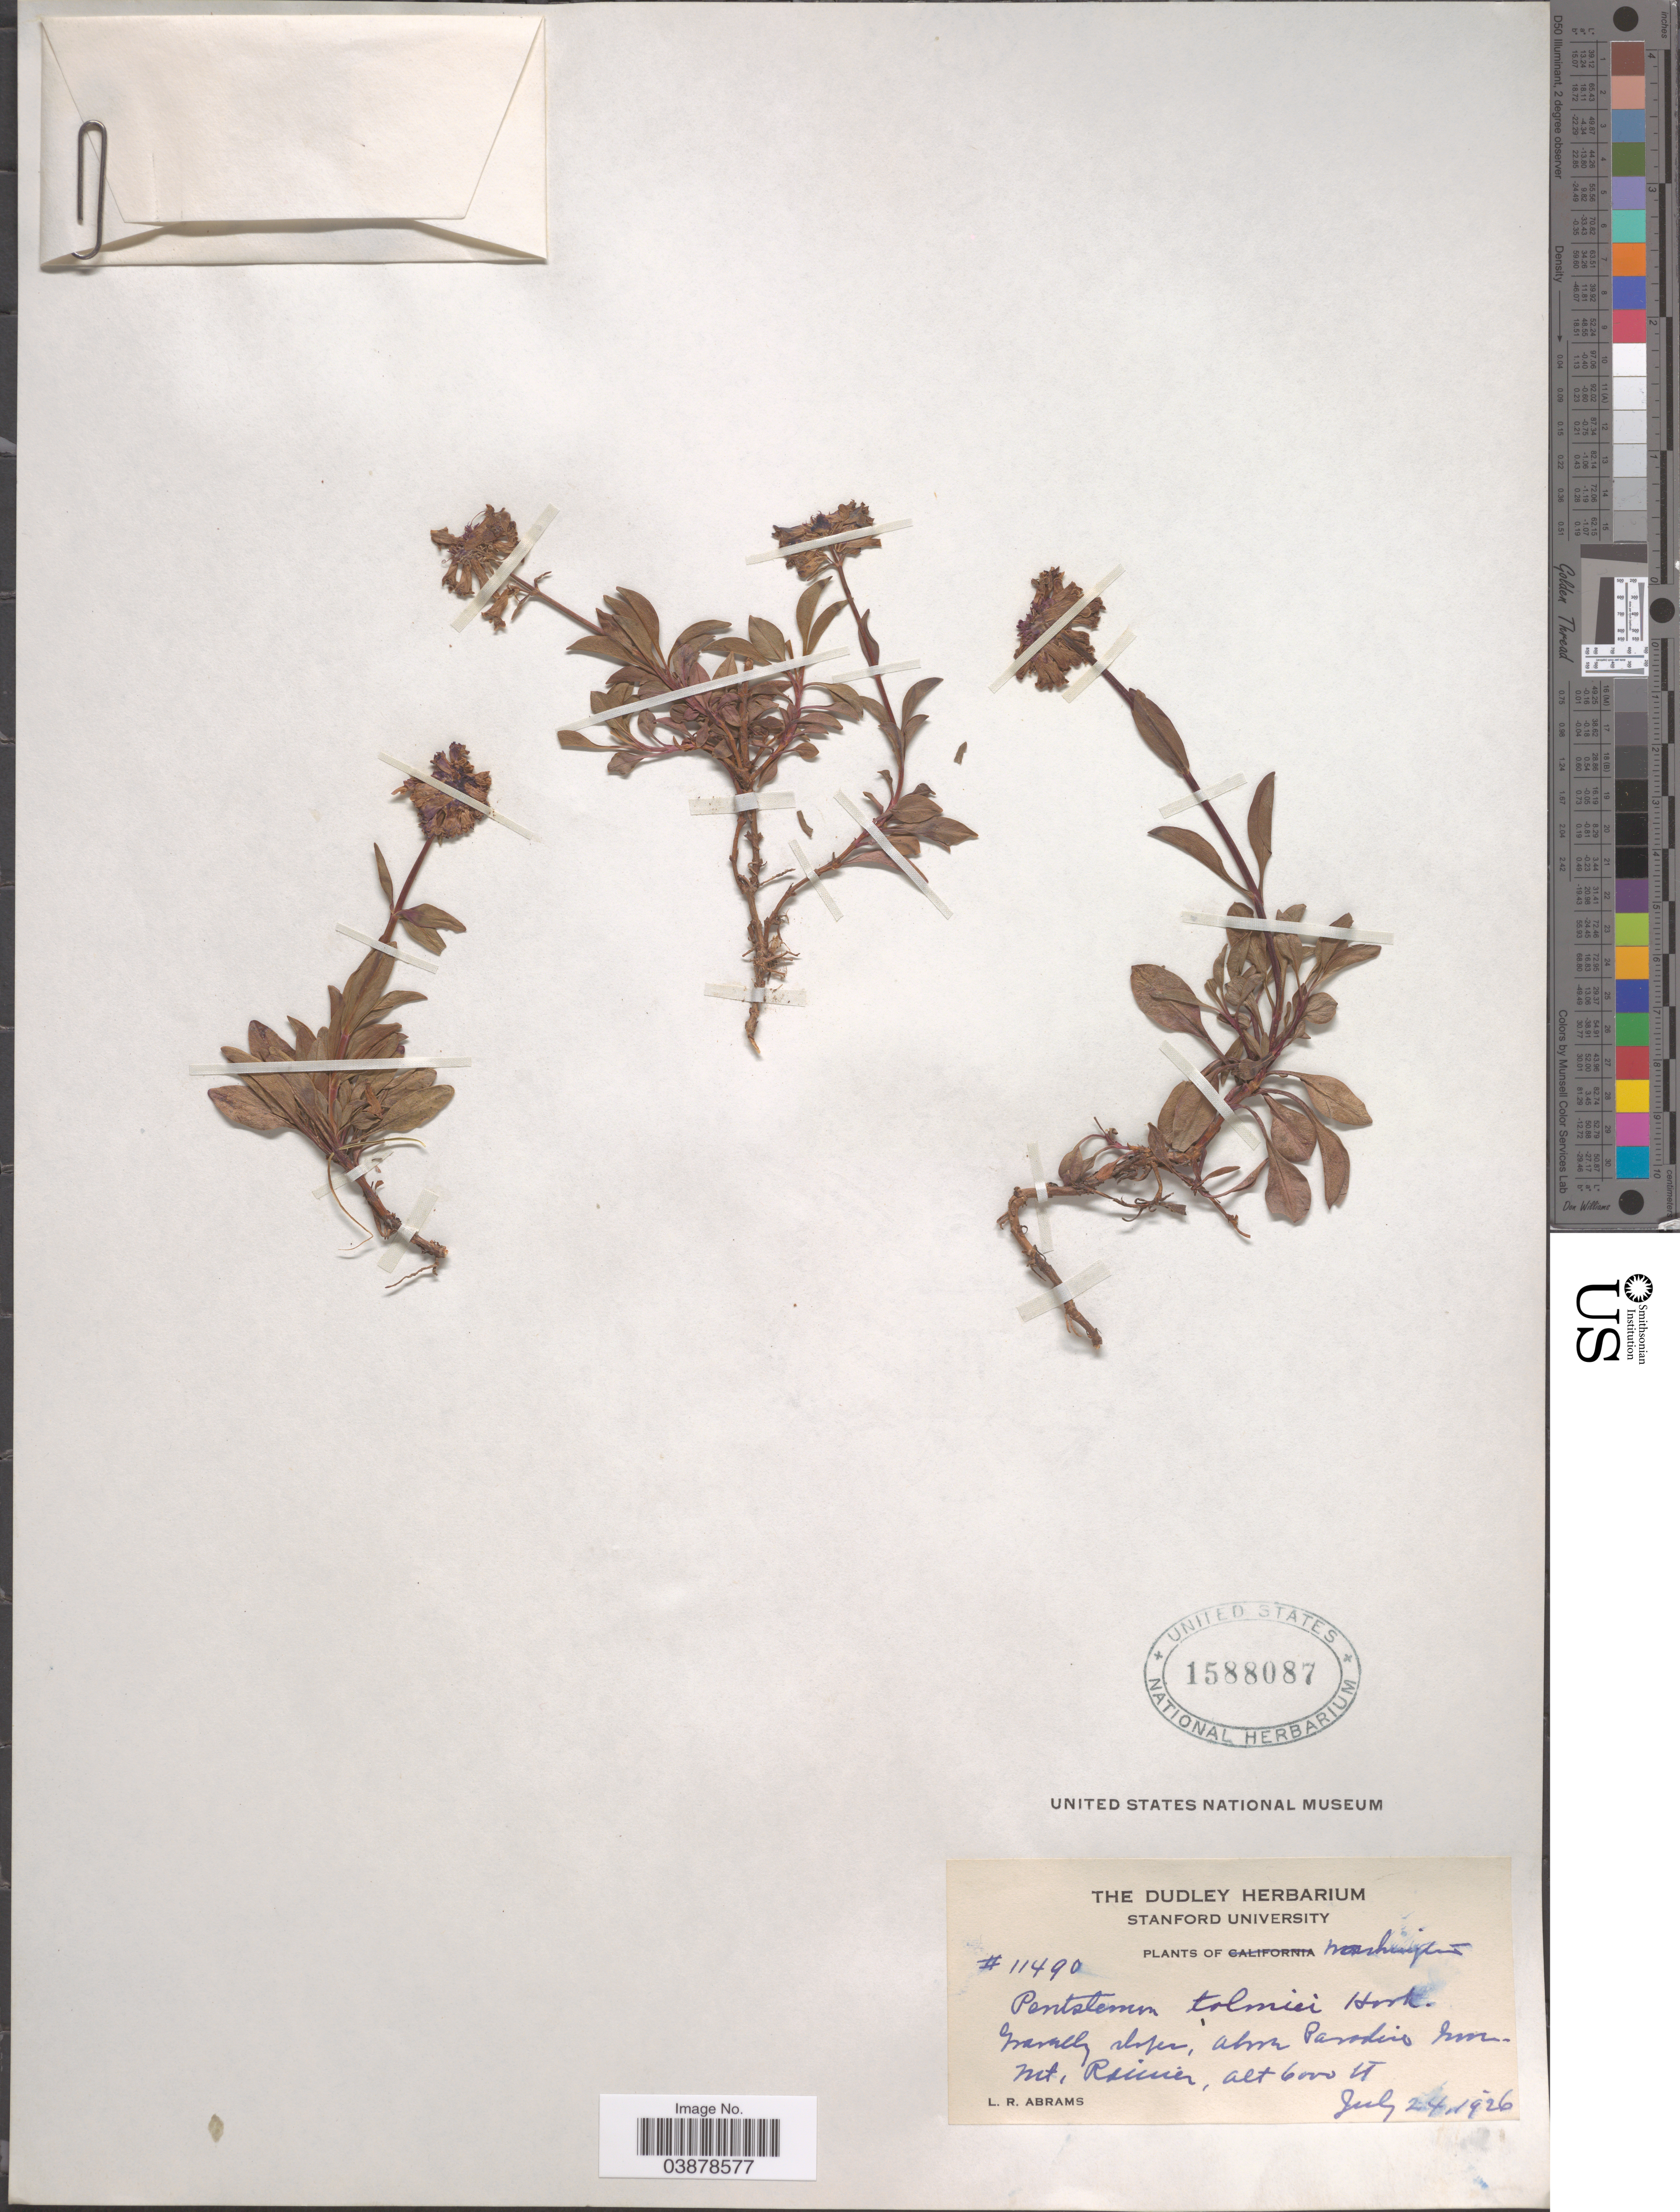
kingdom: Plantae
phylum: Tracheophyta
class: Magnoliopsida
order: Lamiales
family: Plantaginaceae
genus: Penstemon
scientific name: Penstemon tolmiei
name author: Hook.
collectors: L. Abrams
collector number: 11490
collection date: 1926-07-24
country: United States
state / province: Washington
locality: Gravelly slopes, above Paradise Mn. Mt. Rainier.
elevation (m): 1829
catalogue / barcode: US 1588087